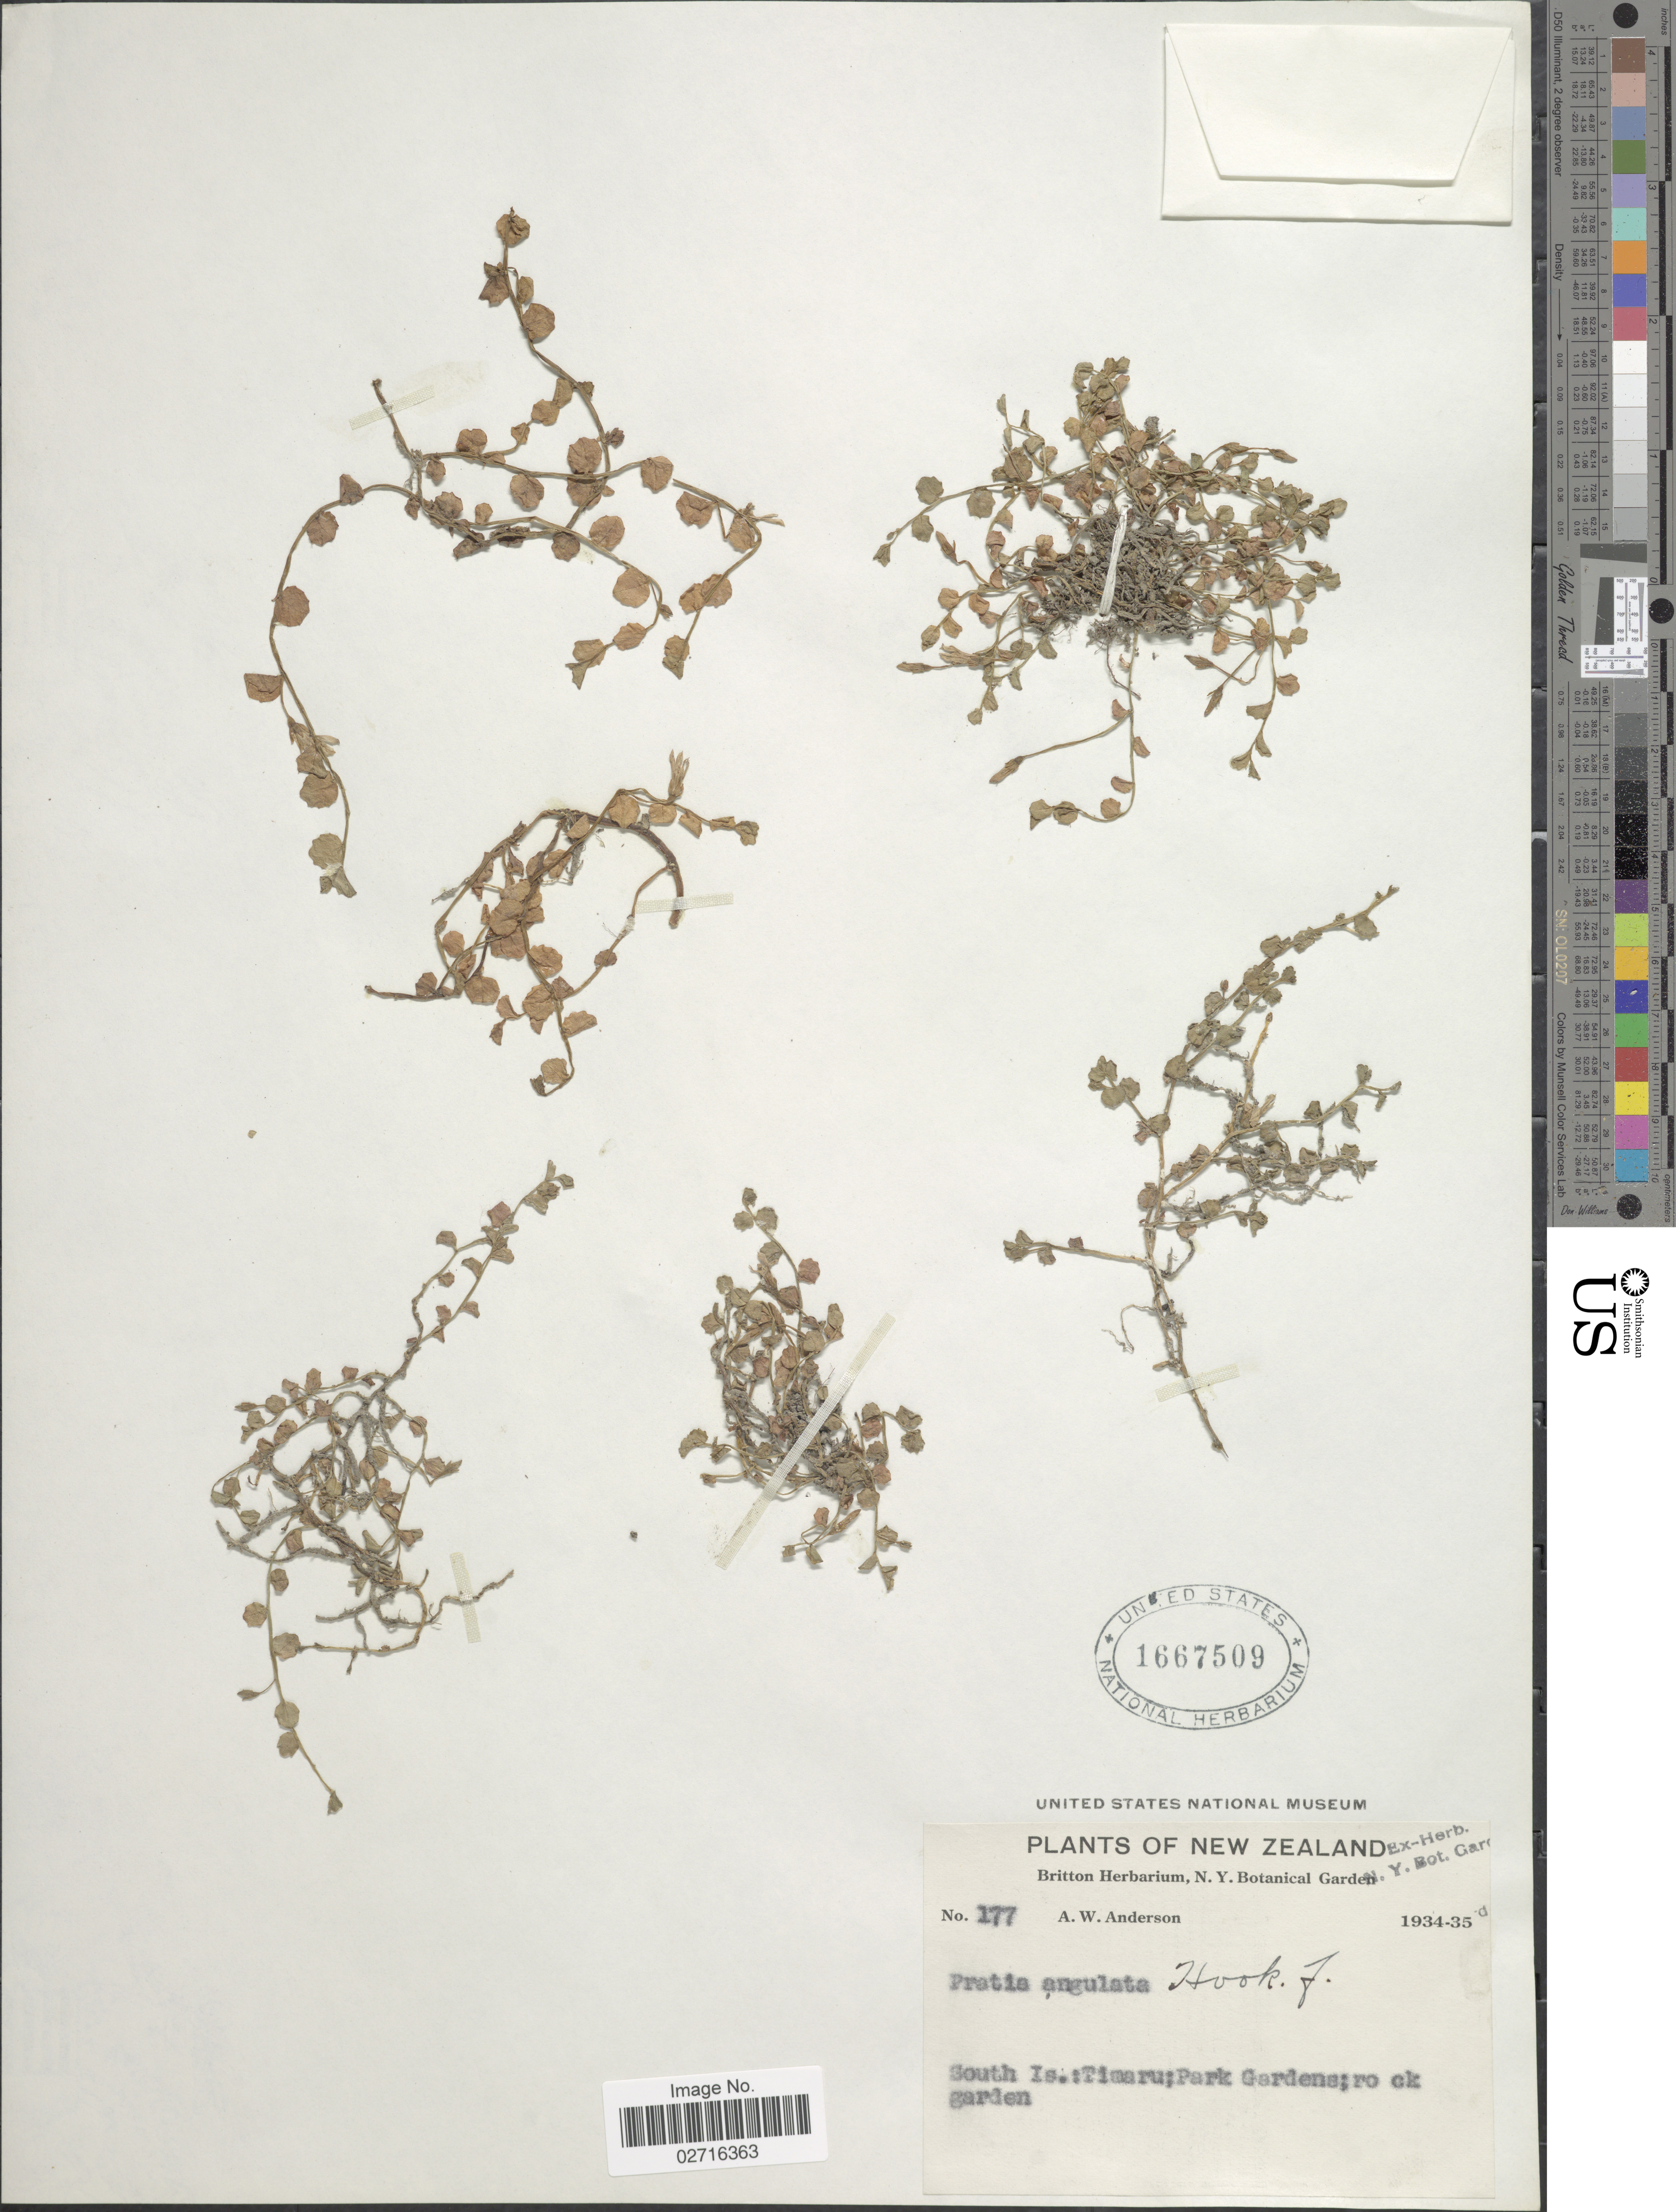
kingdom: Plantae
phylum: Tracheophyta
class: Magnoliopsida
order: Asterales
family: Campanulaceae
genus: Pratia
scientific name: Pratia angulata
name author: (G. Forst.) Hook. f.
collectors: A. W. Anderson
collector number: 177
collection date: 1934/1935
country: New Zealand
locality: South Is.: Timaru; Park Gardens; rock garden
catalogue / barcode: US 1667509